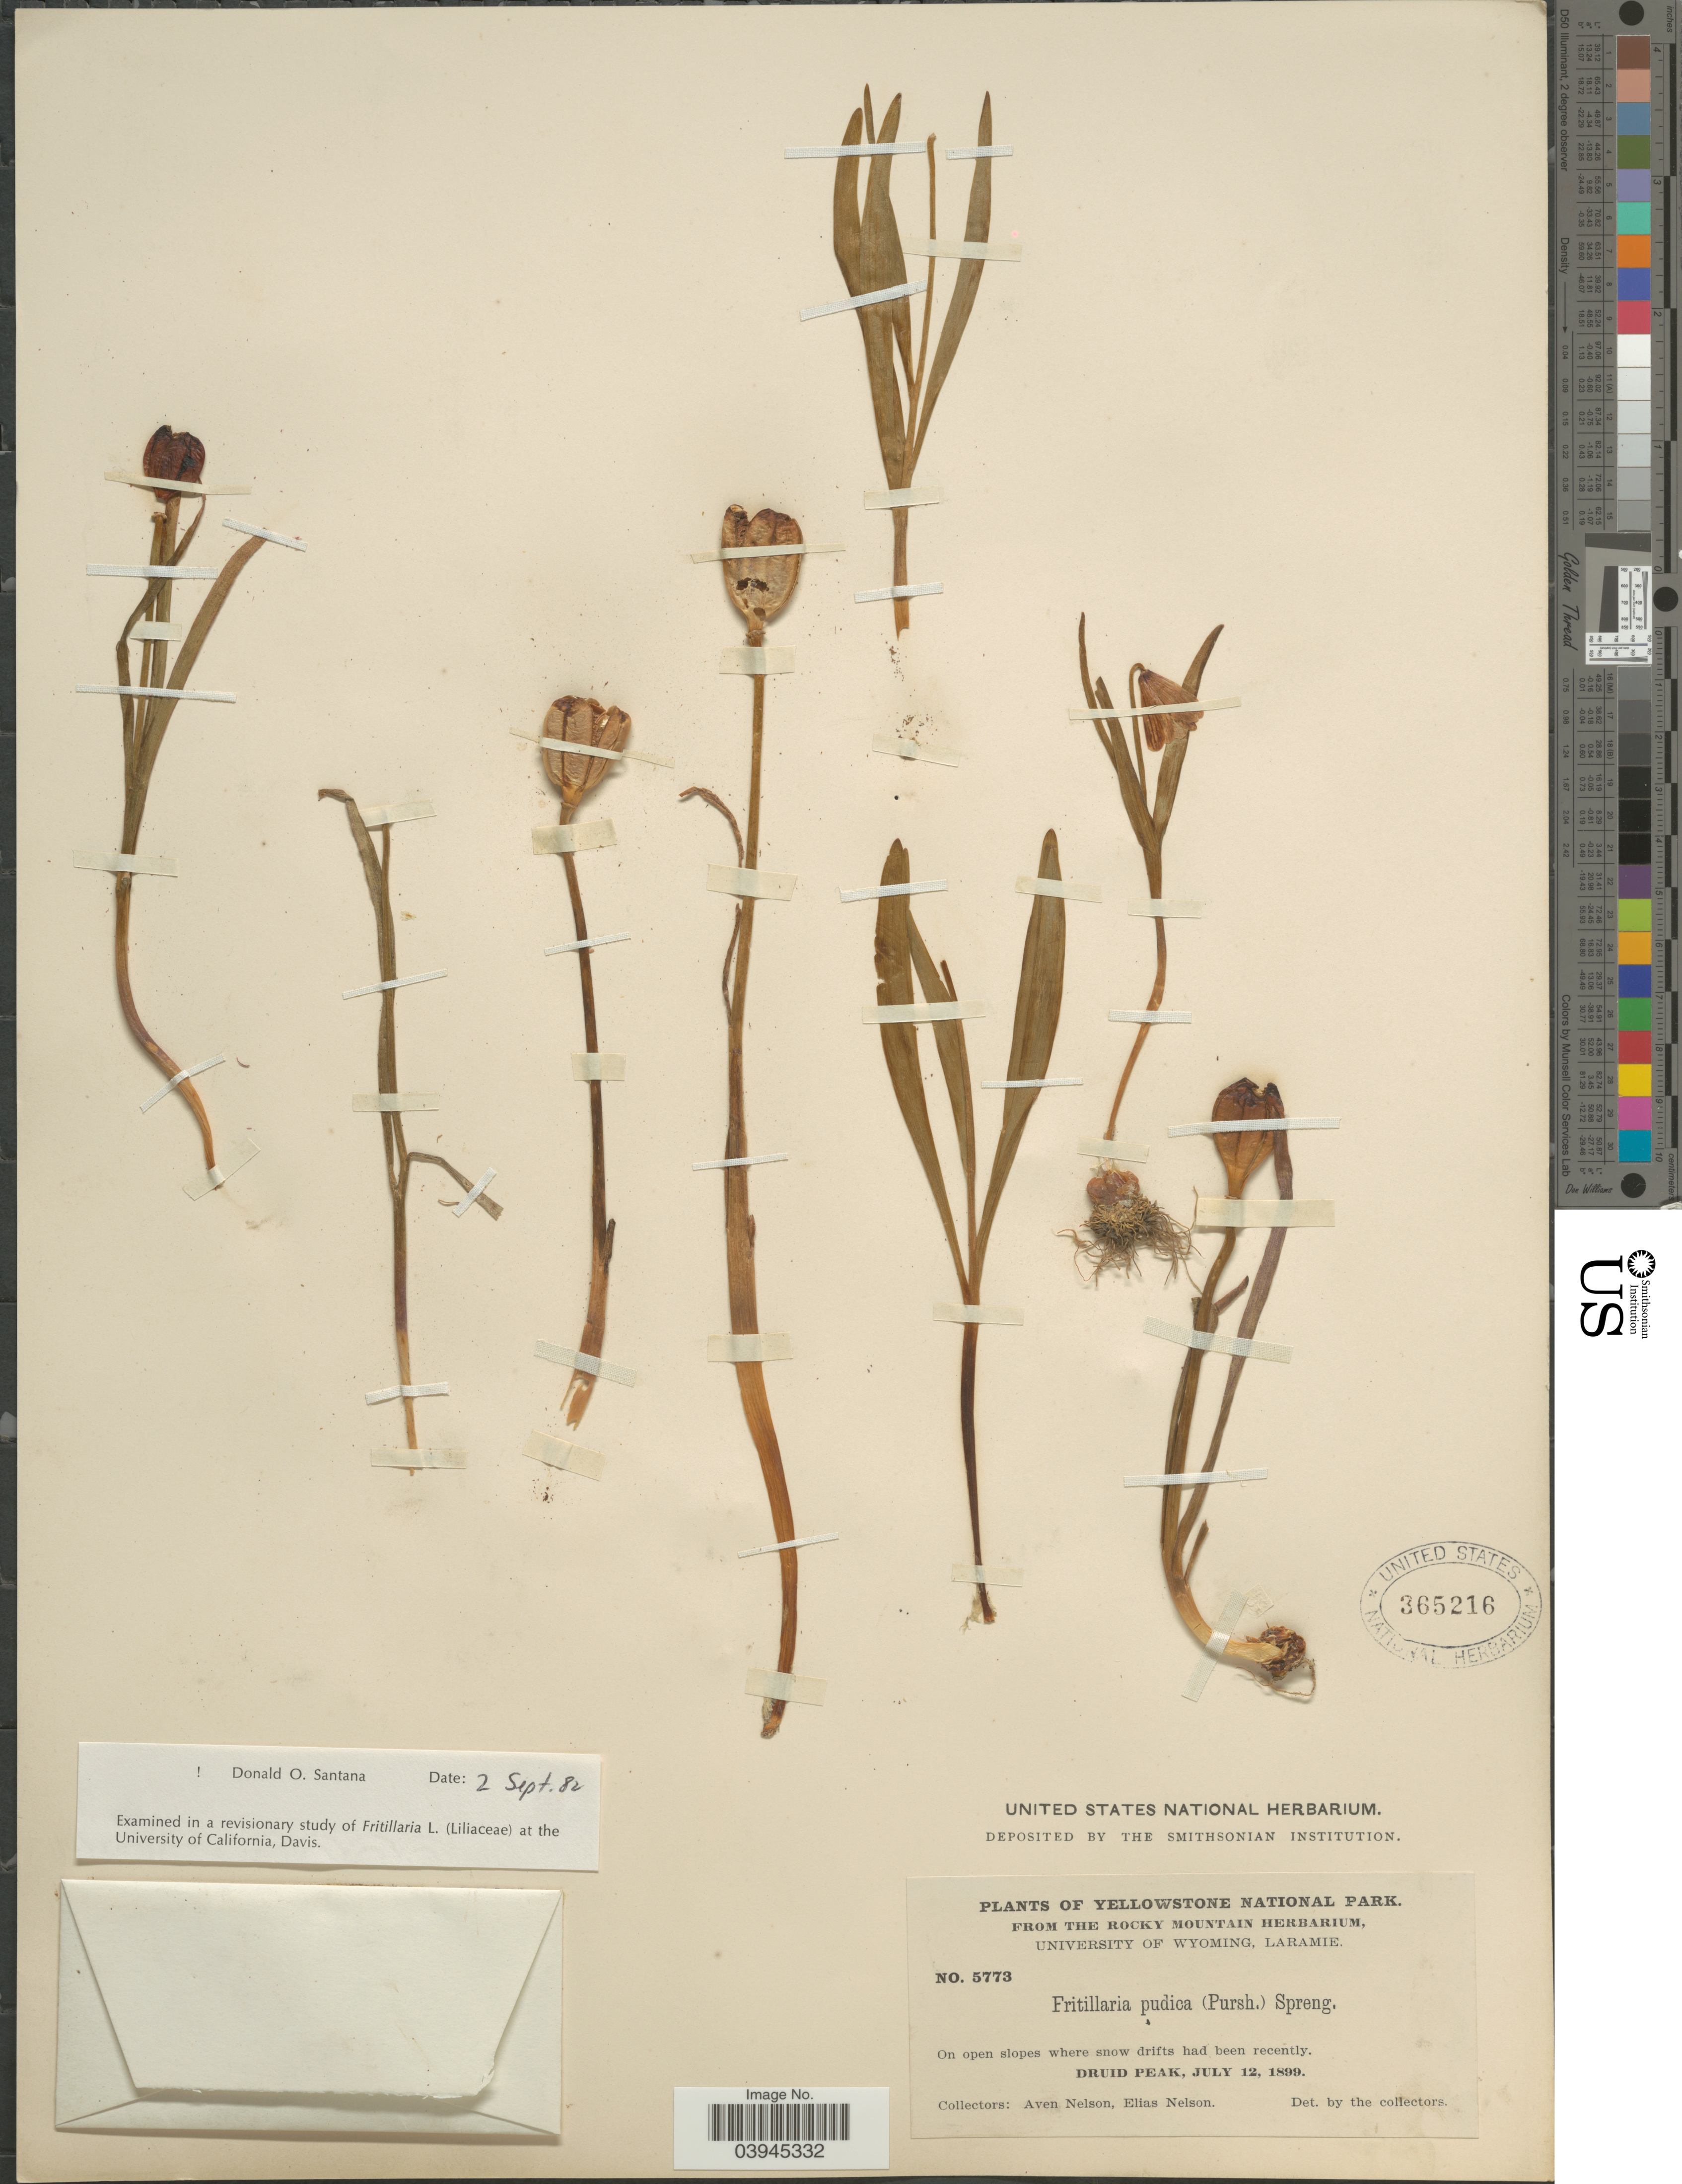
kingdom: Plantae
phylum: Tracheophyta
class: Liliopsida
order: Liliales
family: Liliaceae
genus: Fritillaria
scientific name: Fritillaria pudica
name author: (Pursh) Spreng.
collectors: A. Nelson & E. Nelson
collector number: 5773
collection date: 1899-07-12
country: United States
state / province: Wyoming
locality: Yellowstone National Park. Druid Peak.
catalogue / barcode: US 365216